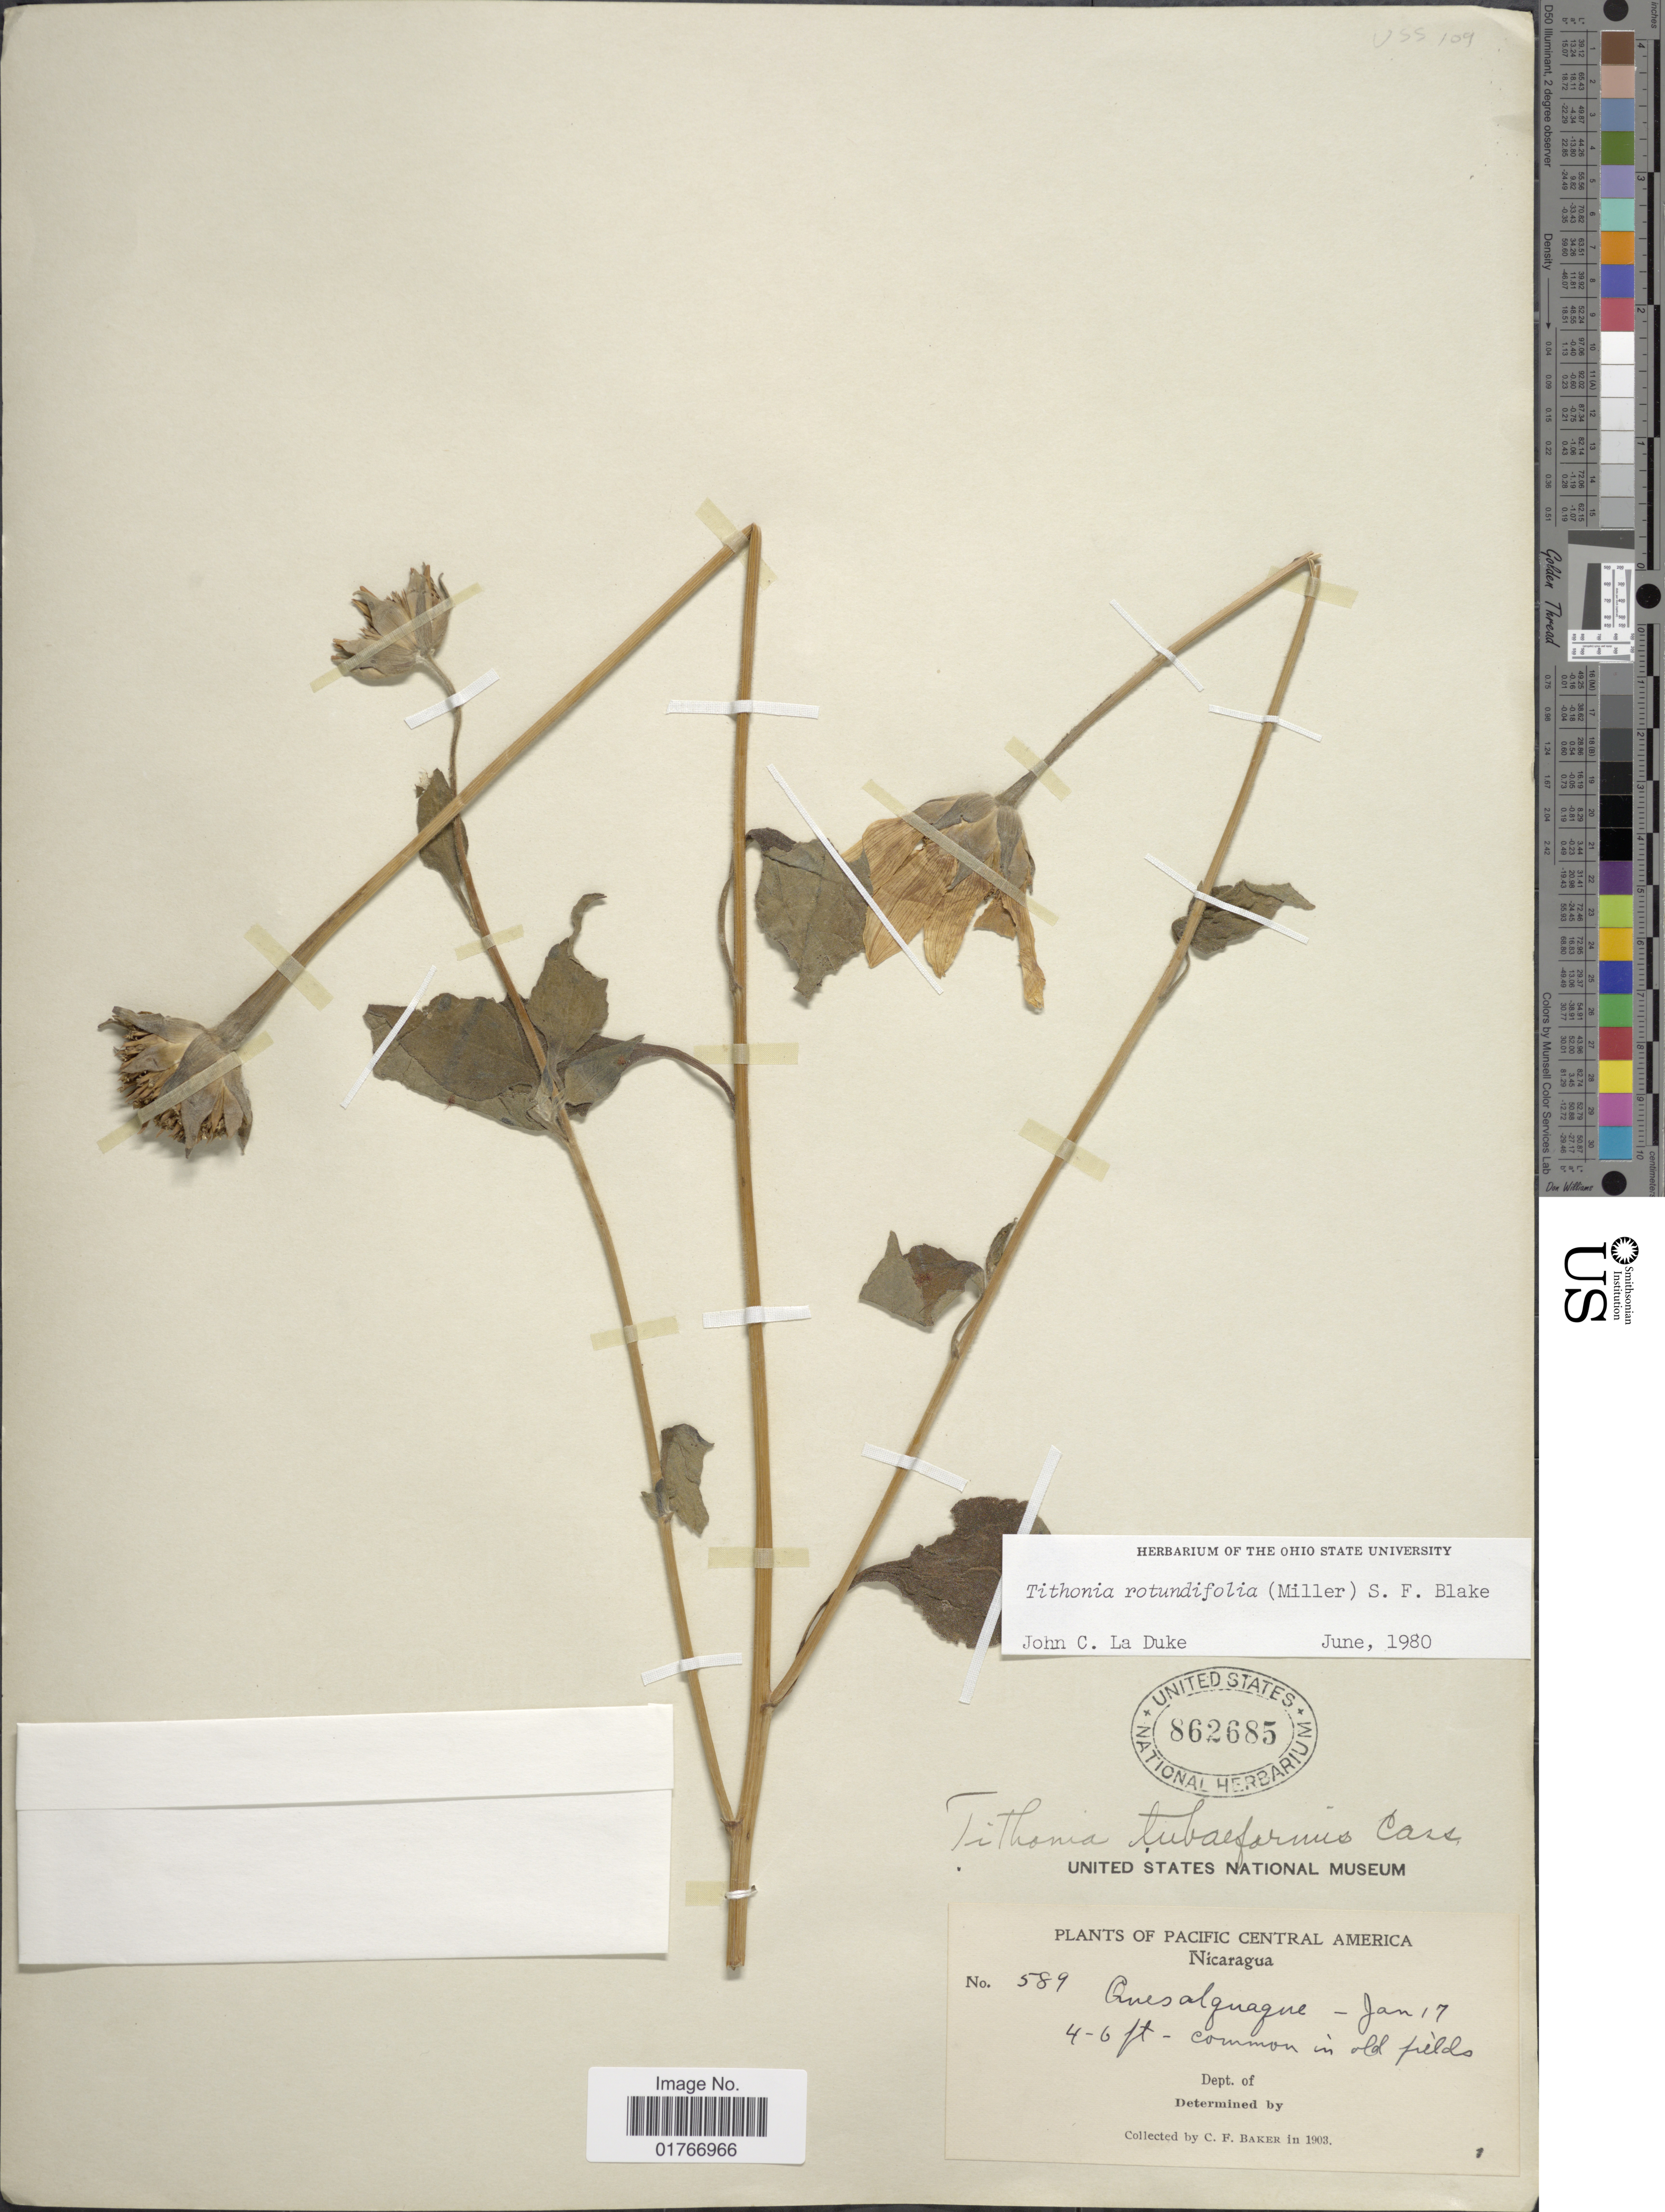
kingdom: Plantae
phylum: Tracheophyta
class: Magnoliopsida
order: Asterales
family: Asteraceae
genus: Tithonia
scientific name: Tithonia rotundifolia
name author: (Mill.) S.F. Blake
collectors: C. F. Baker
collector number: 589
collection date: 1903-01-17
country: Nicaragua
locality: Pacific Central America, Quezalguaque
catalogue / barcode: US 862685